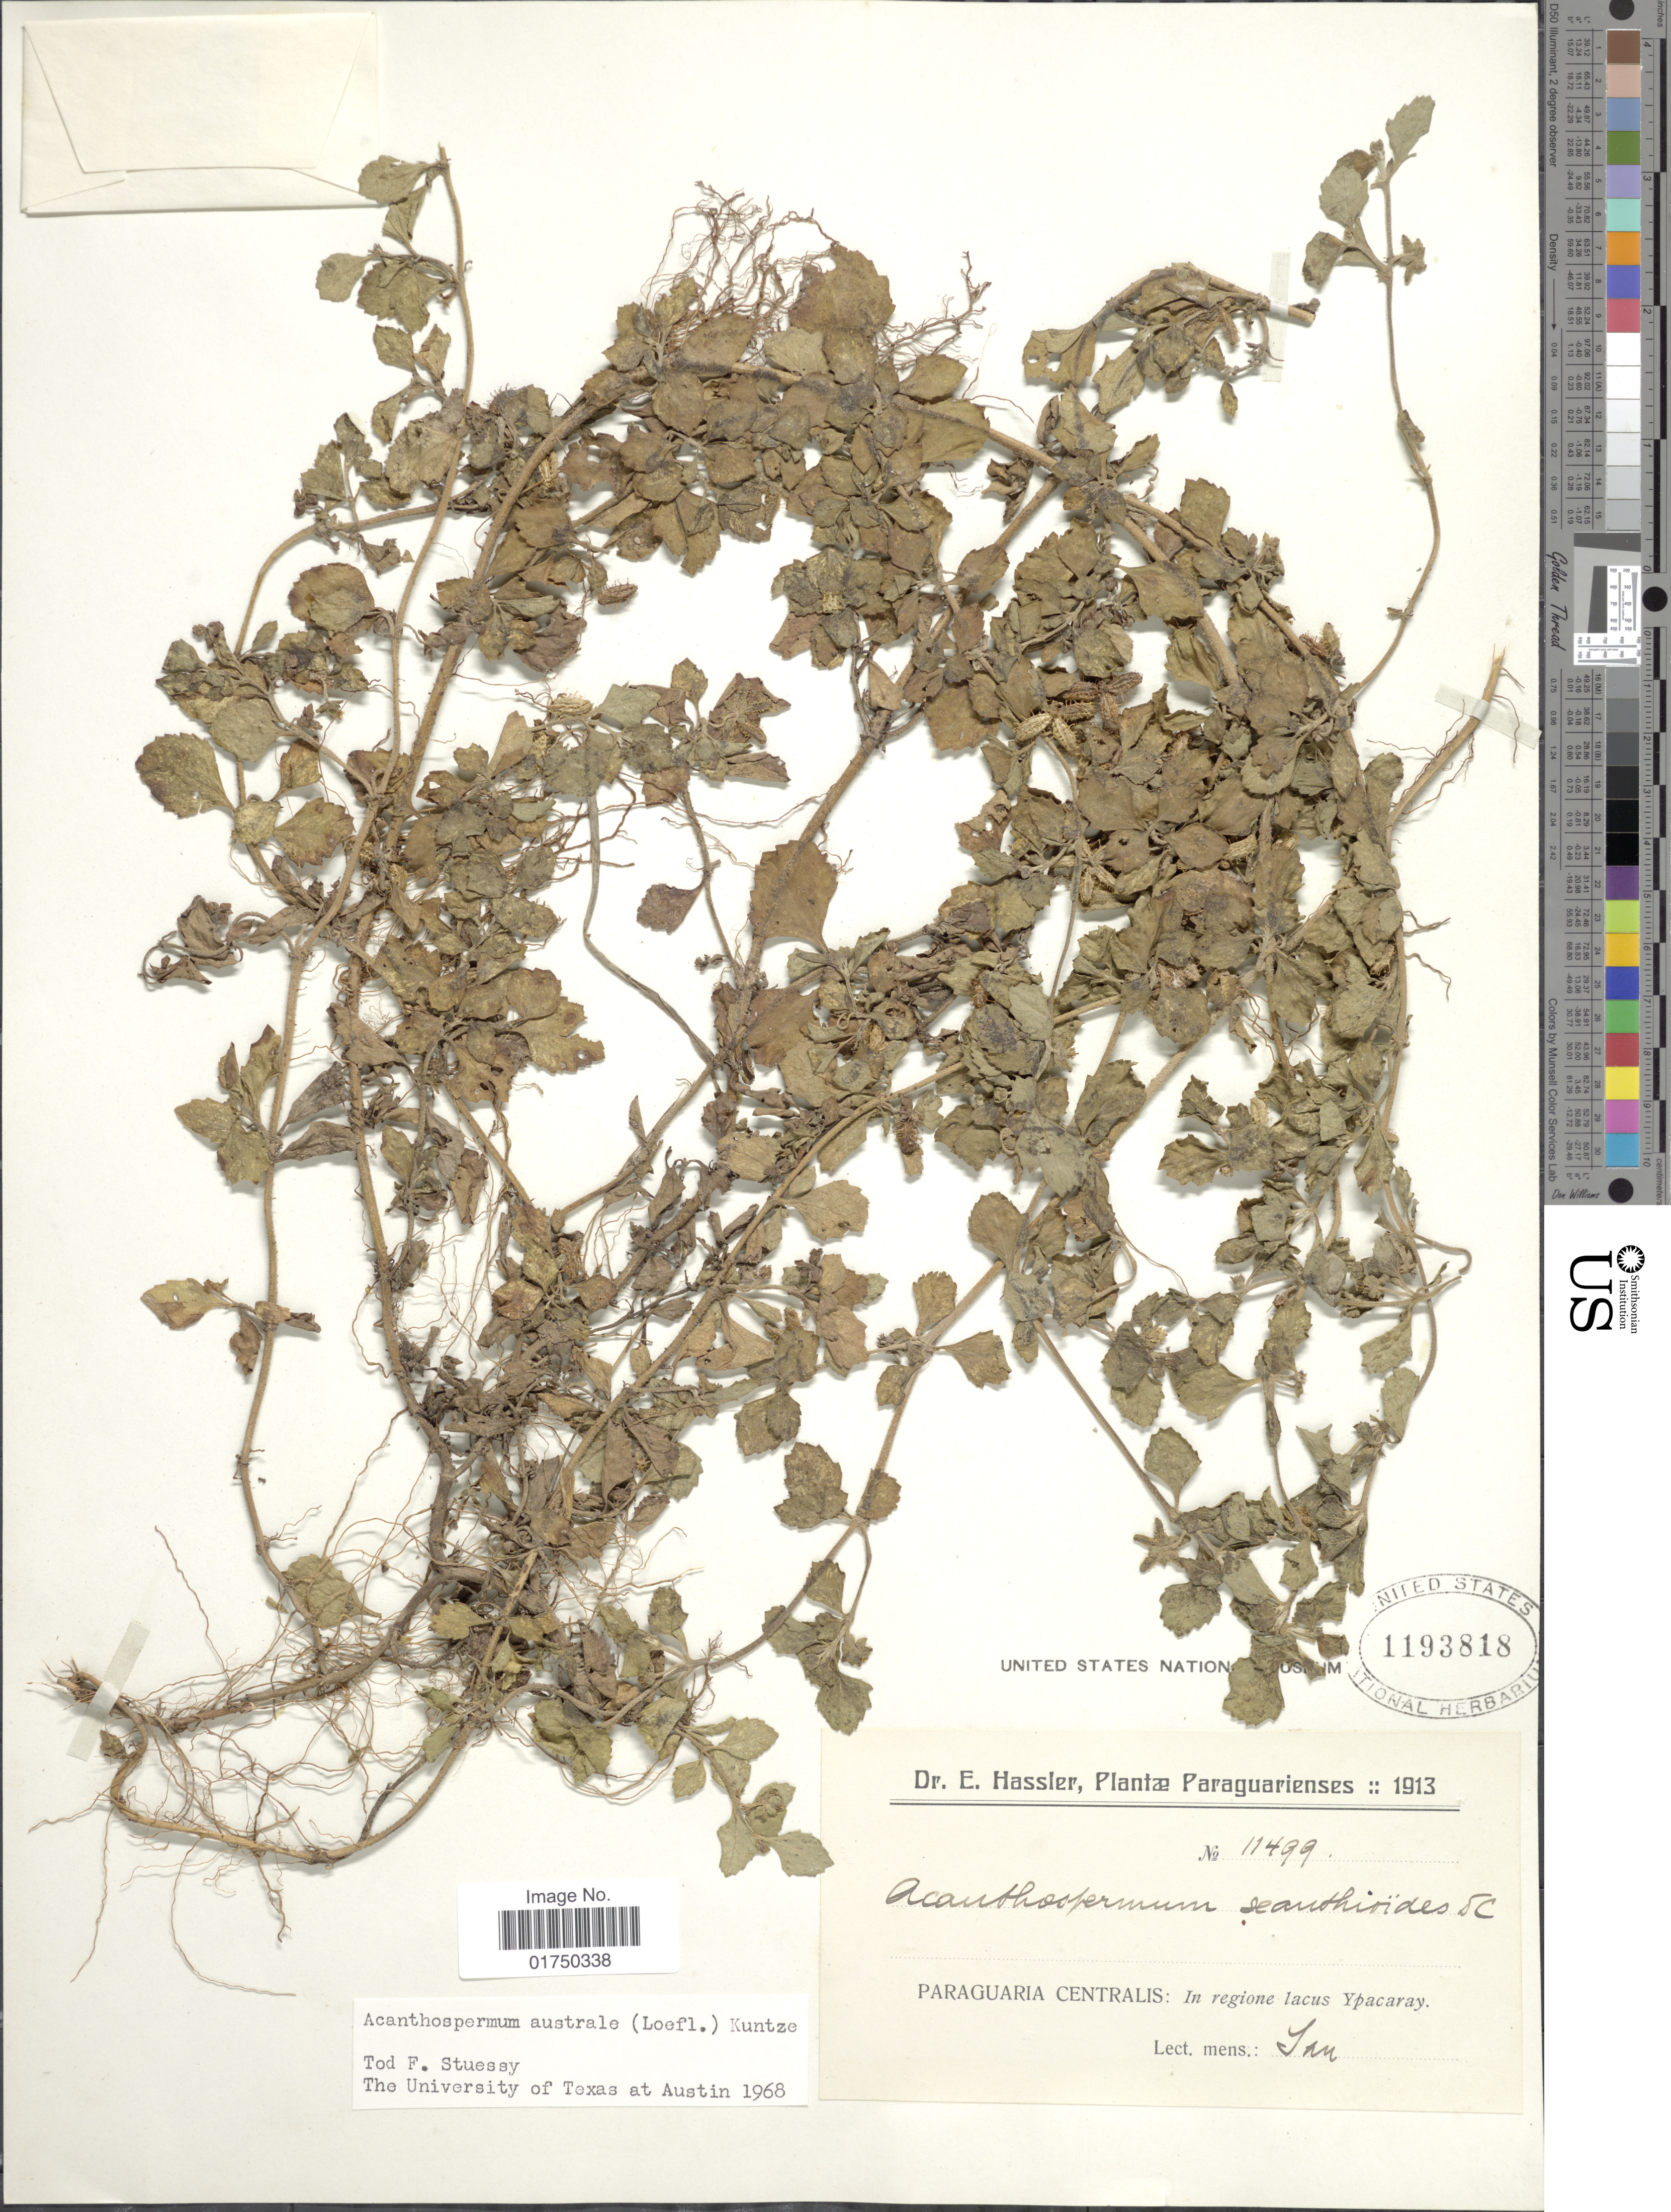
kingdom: Plantae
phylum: Tracheophyta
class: Magnoliopsida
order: Asterales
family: Asteraceae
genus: Acanthospermum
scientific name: Acanthospermum australe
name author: (Loefl.) Kuntze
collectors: E. Hassler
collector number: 11499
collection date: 1913-01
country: Paraguay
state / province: Central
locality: Paraguaria Centralis: In regione lacus Ypacaray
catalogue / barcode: US 1193818